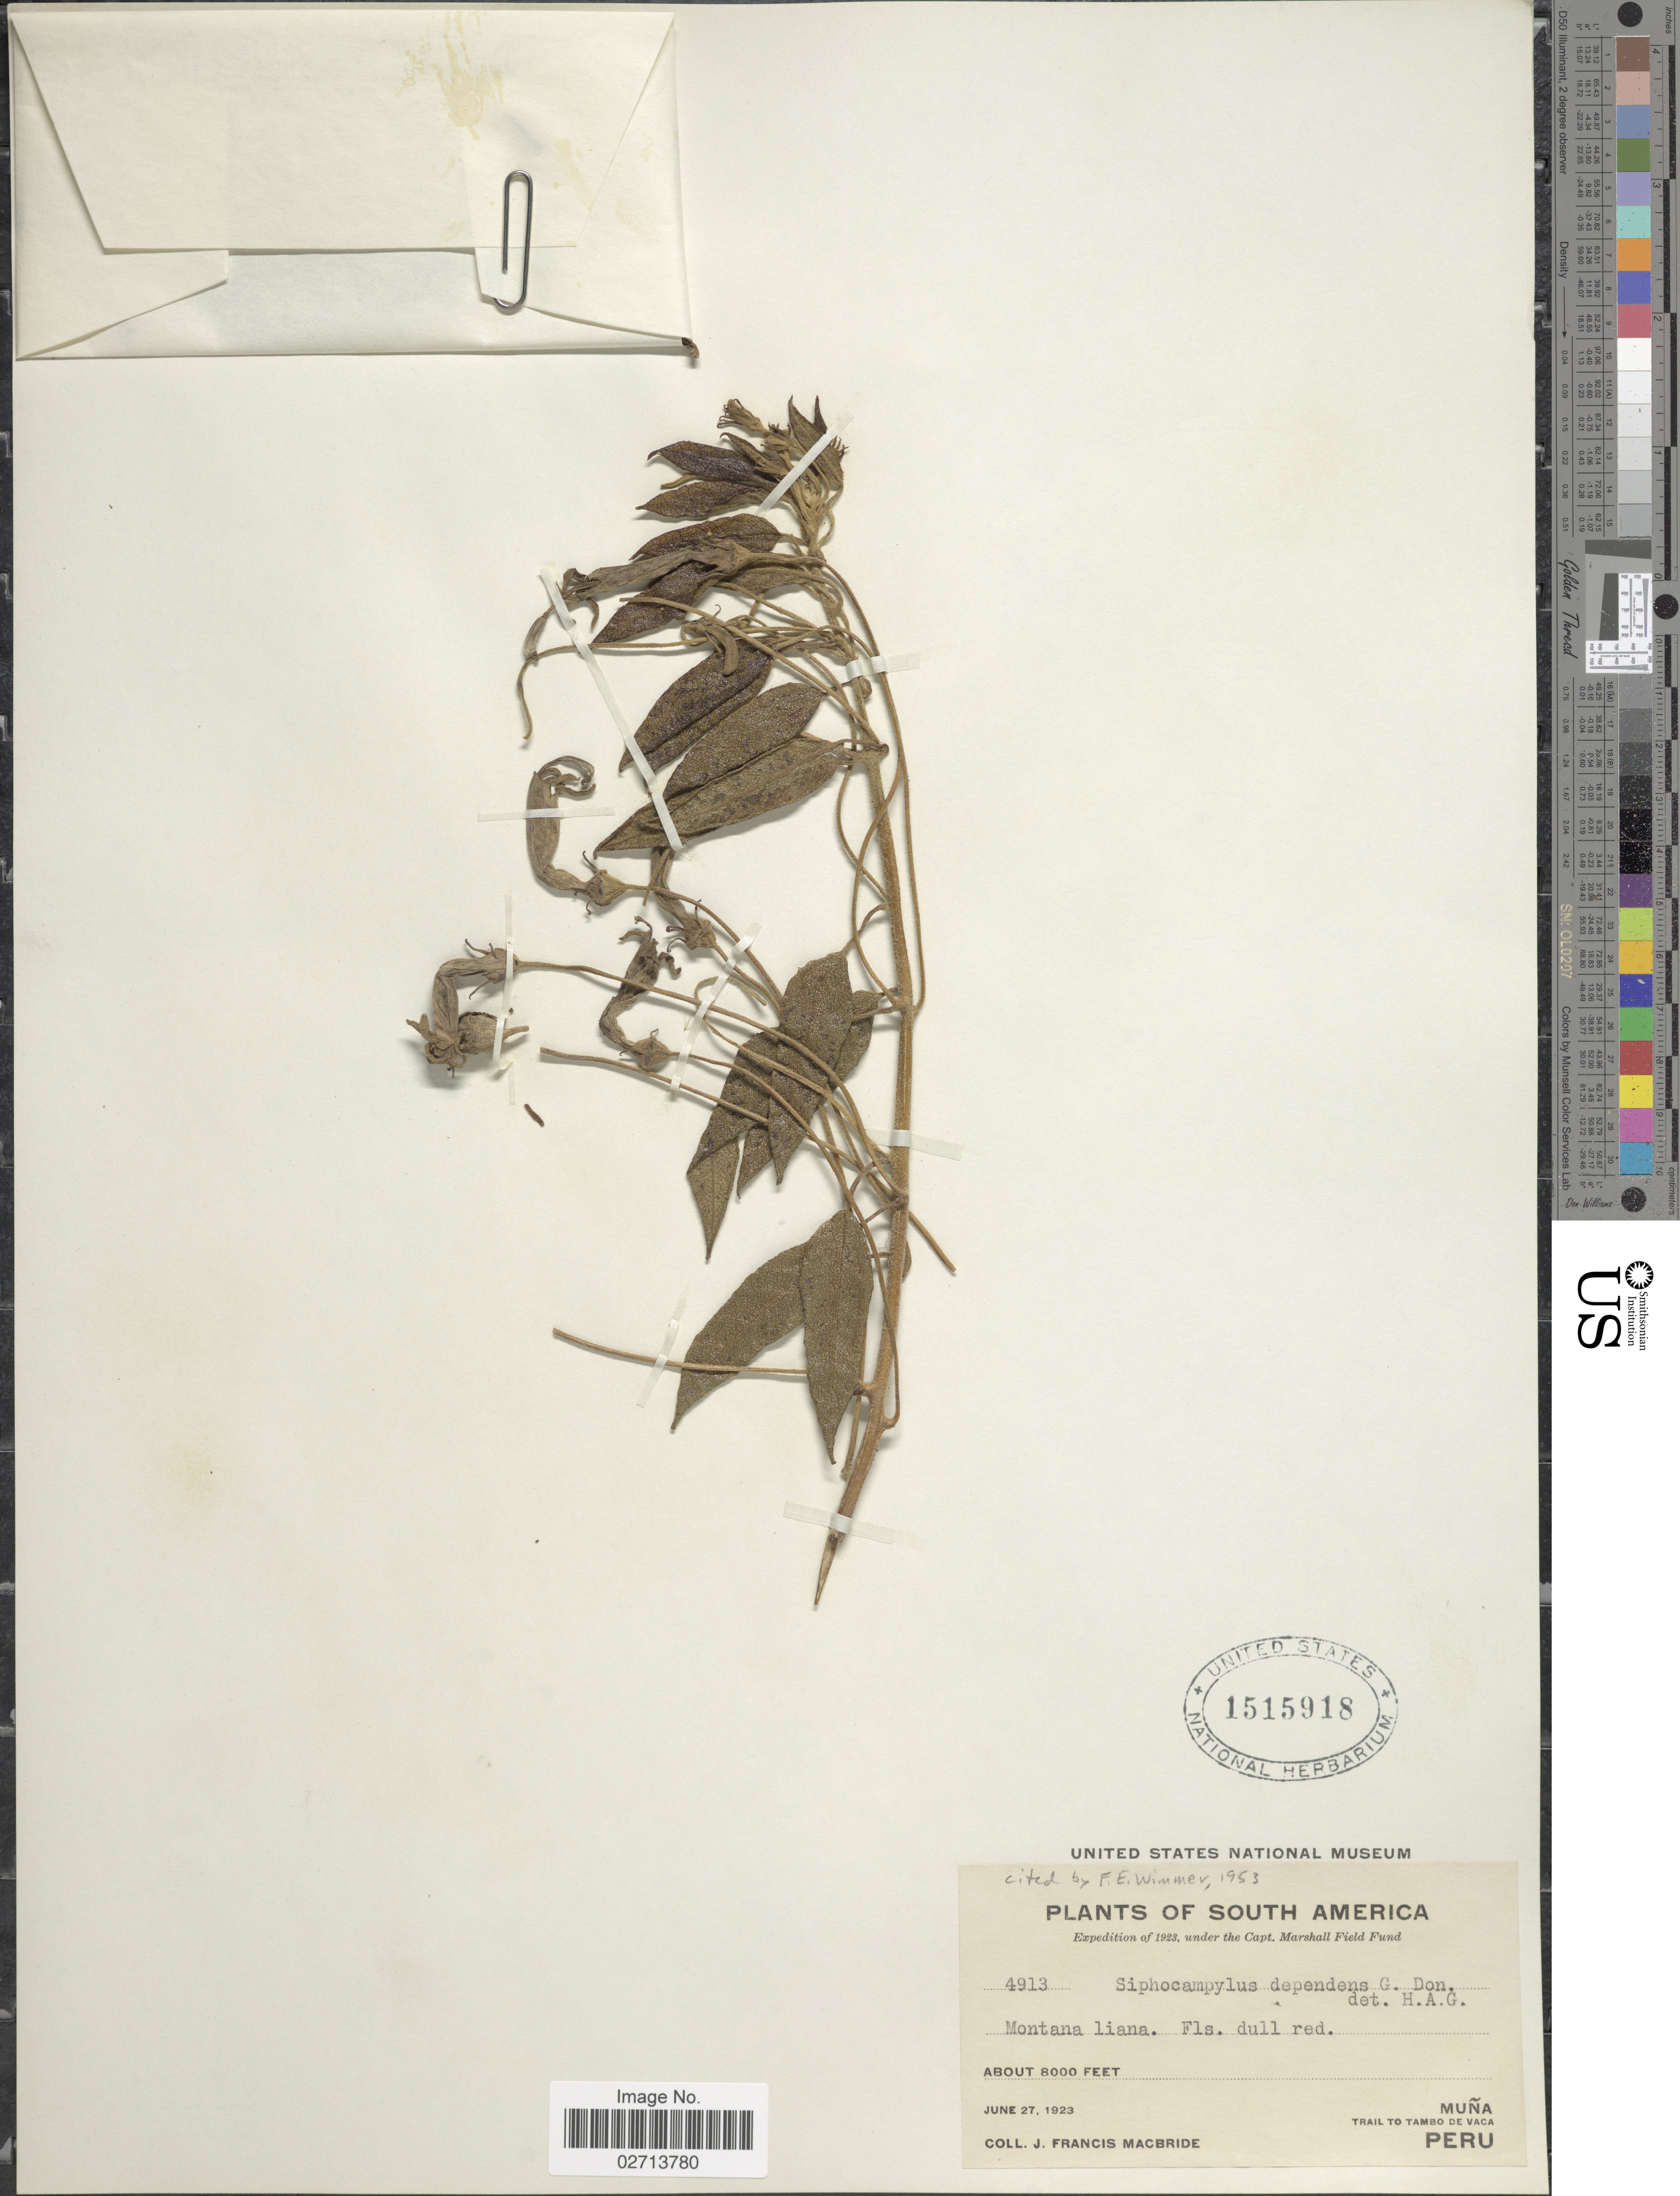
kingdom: Plantae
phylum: Tracheophyta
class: Magnoliopsida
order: Asterales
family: Campanulaceae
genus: Siphocampylus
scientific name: Siphocampylus dependens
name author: G. Don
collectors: J. F. Macbride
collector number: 4913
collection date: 1923-06-27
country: Peru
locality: Montana liana, Muña, Trail to Tambo de Vaca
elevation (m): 2438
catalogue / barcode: US 1515918